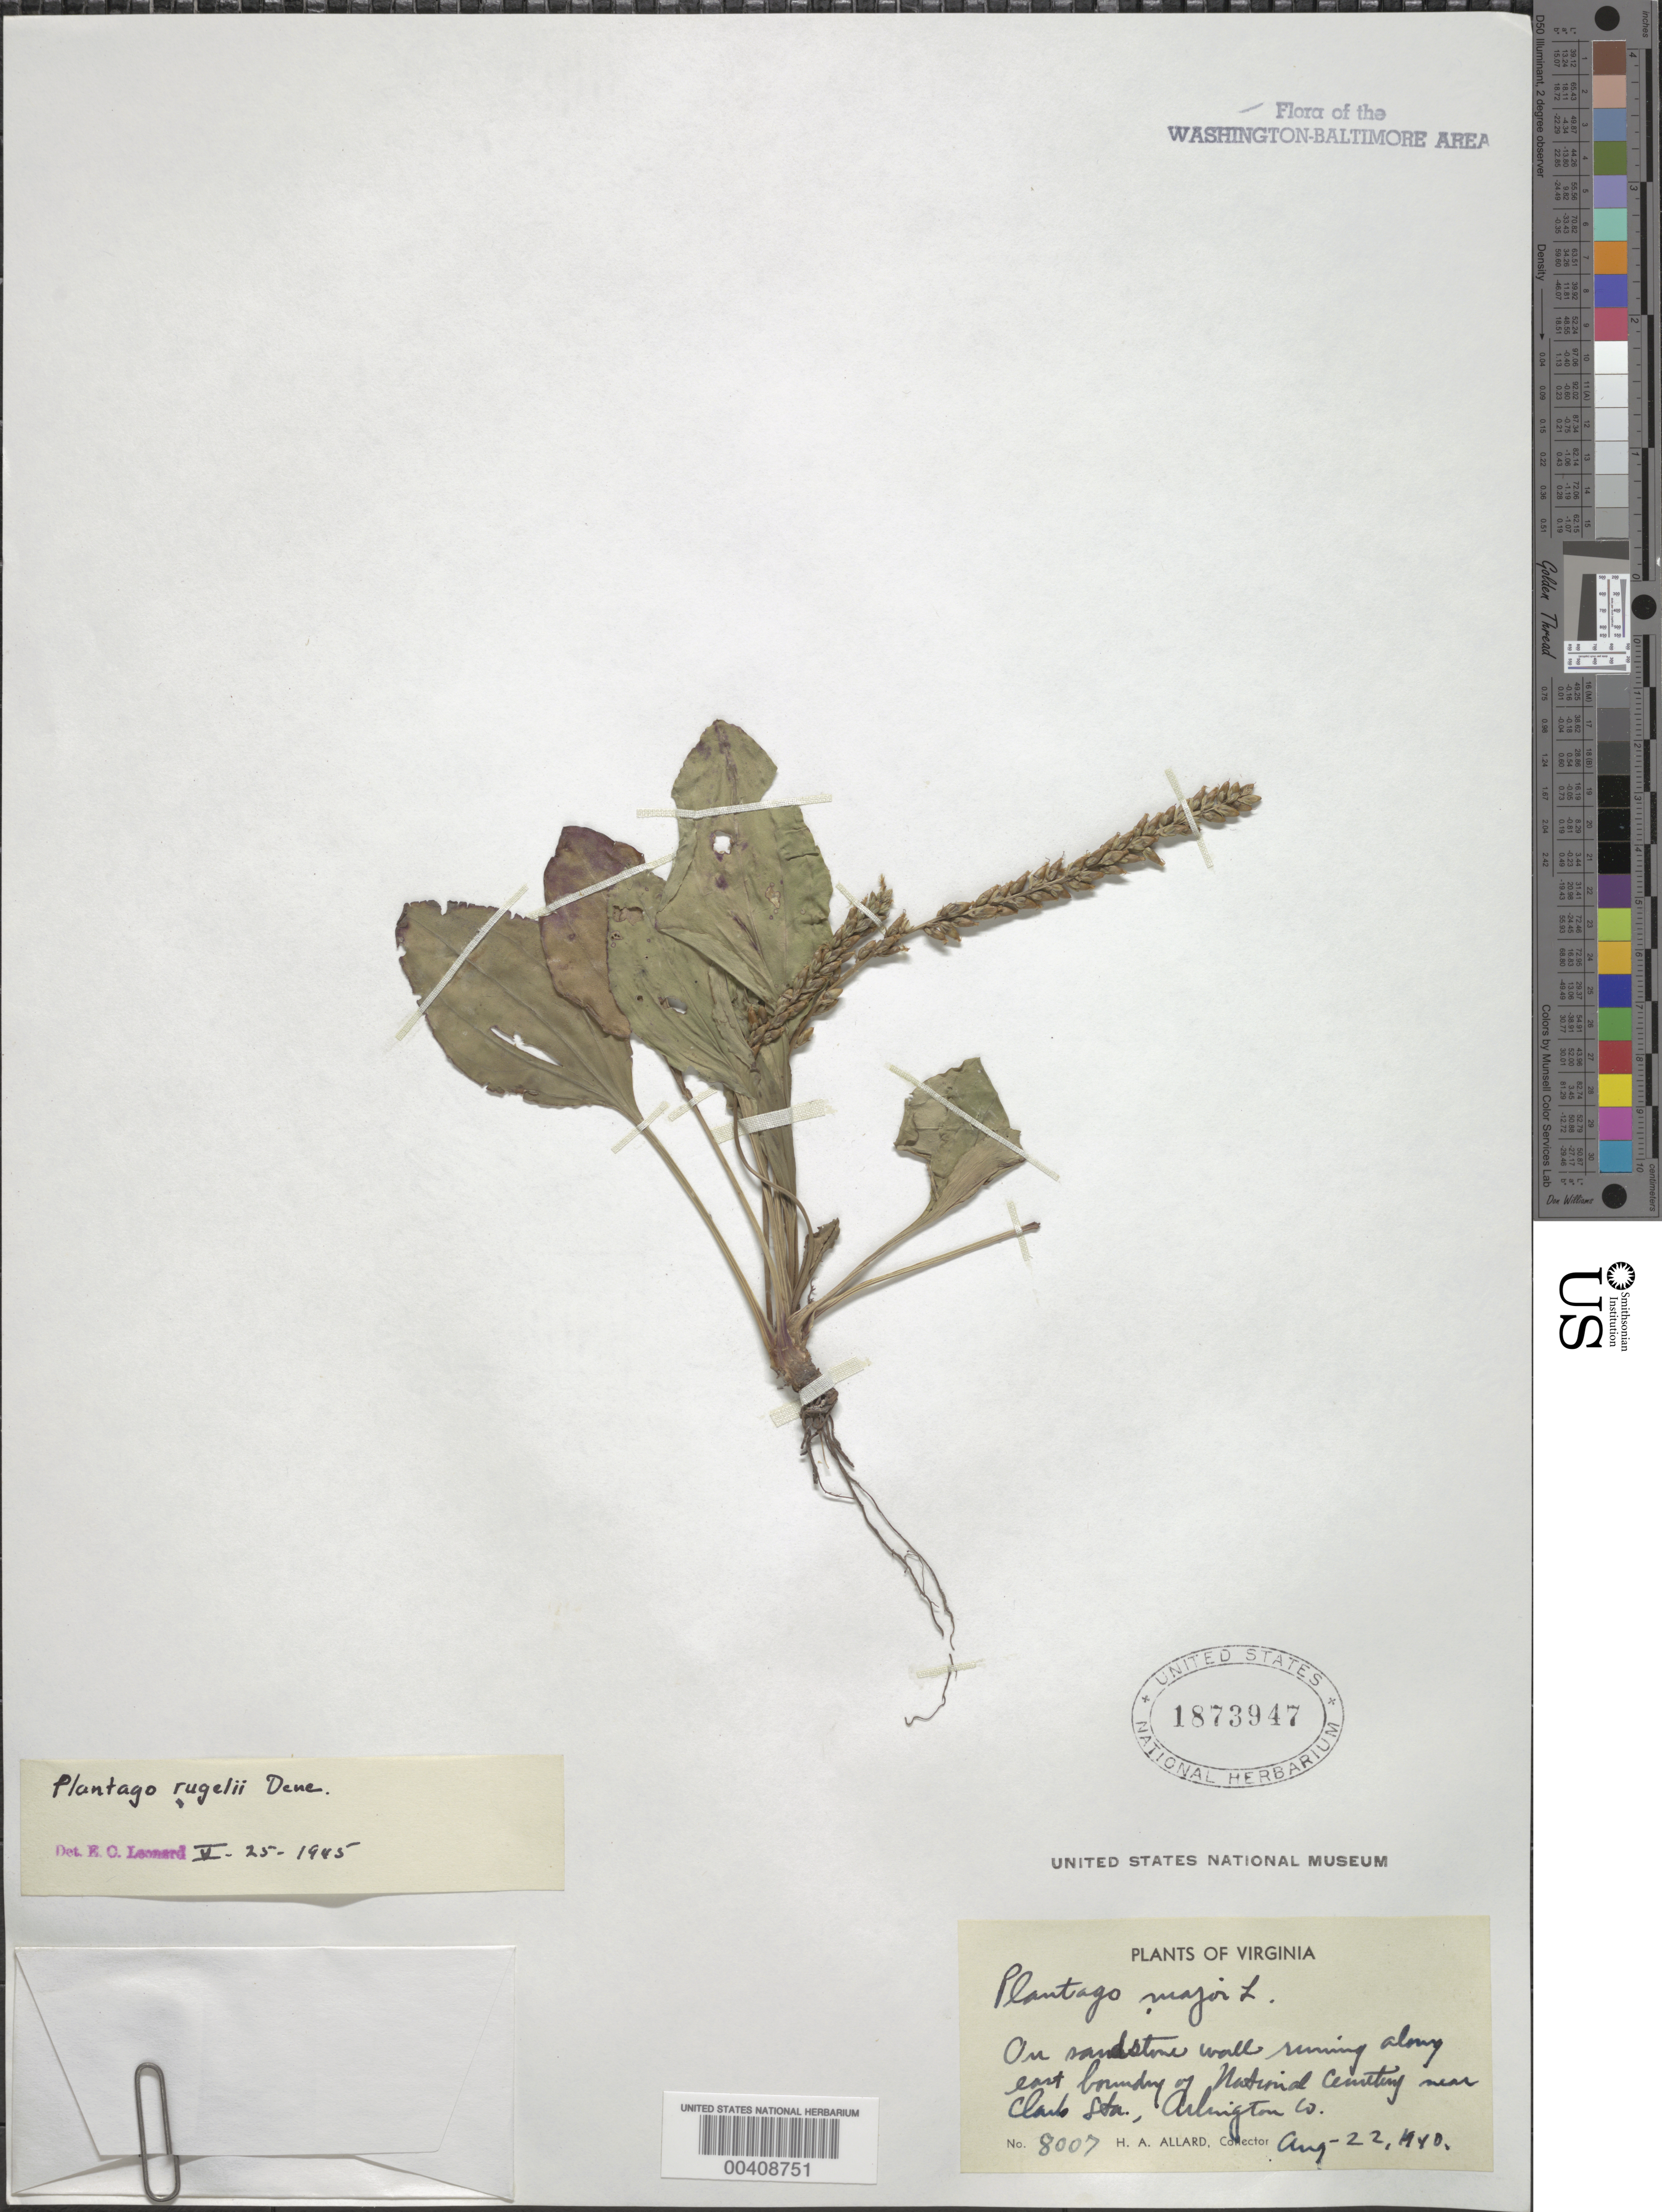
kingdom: Plantae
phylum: Tracheophyta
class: Magnoliopsida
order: Lamiales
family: Plantaginaceae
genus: Plantago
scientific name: Plantago rugelii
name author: Decne.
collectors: H. A. Allard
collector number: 8007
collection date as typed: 22 Aug 1940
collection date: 1940-08-22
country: United States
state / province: Virginia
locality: East boundary of National Cemetery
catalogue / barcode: US 1873947